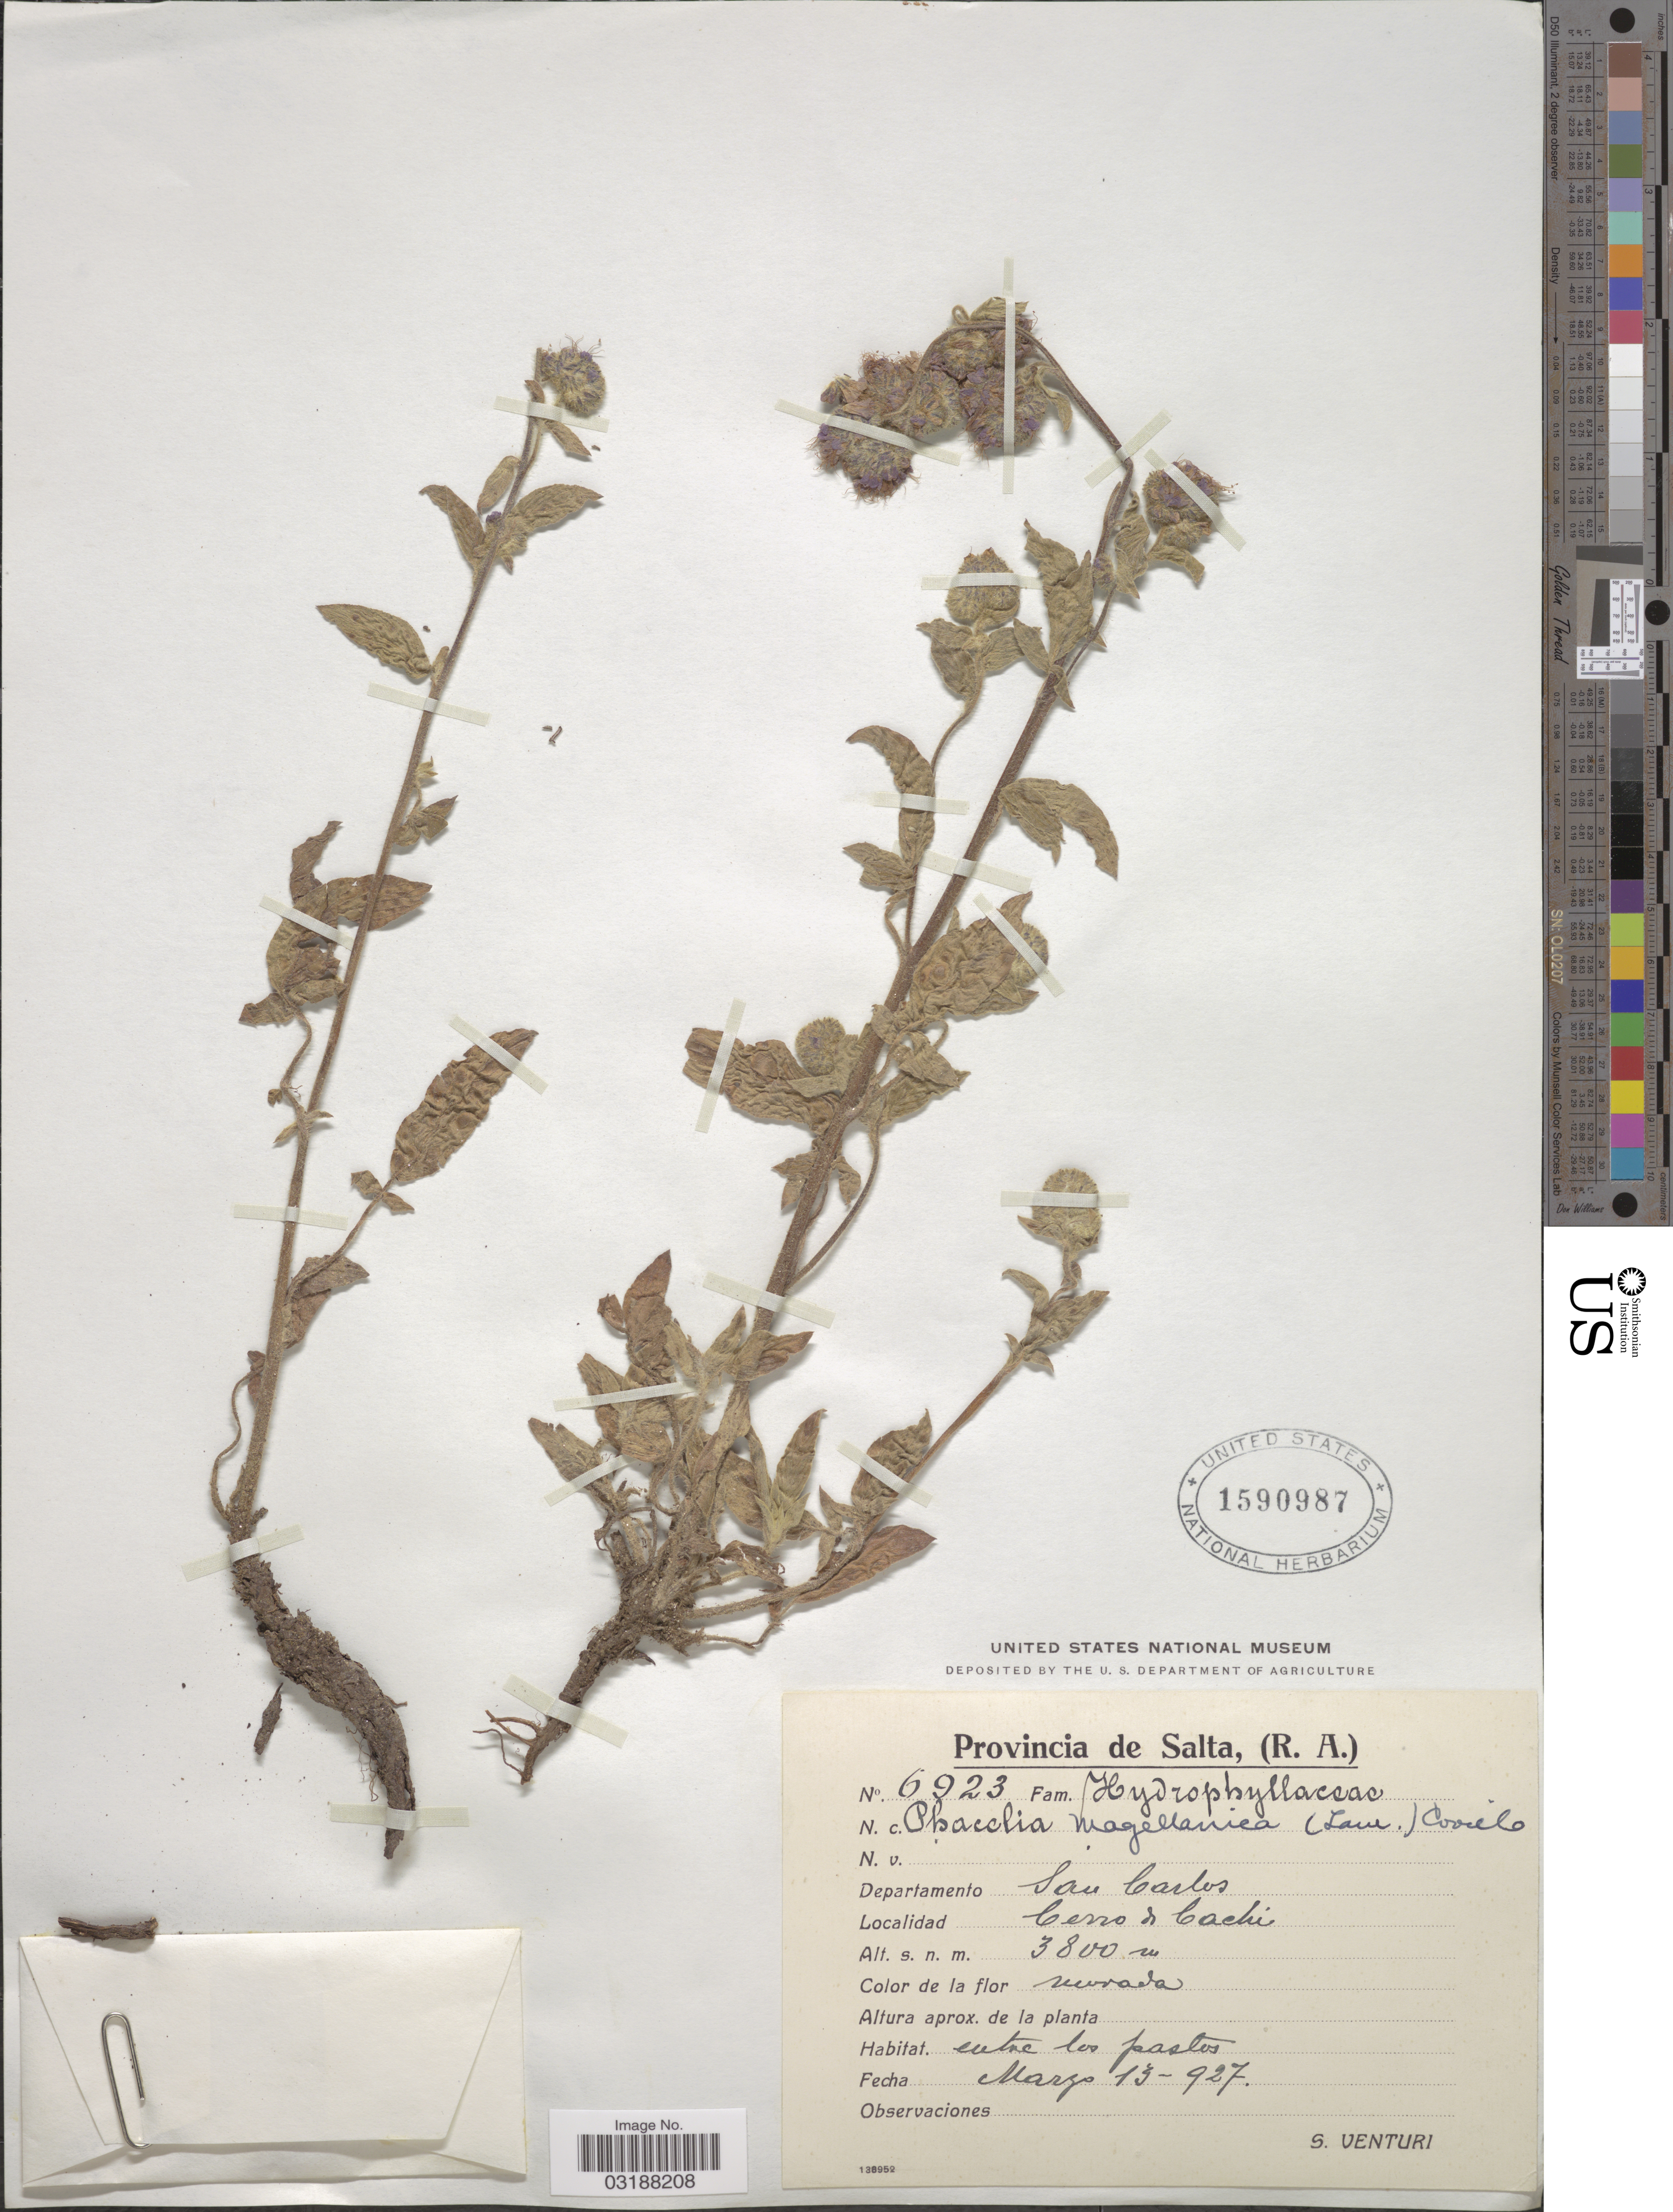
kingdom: Plantae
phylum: Tracheophyta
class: Magnoliopsida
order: Boraginales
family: Hydrophyllaceae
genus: Phacelia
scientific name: Phacelia magellanica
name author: (Lam.) Coville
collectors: S. Venturi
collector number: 6923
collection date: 1927-03-13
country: Argentina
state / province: Salta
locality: Provincia de Salta, (R.A.) Departamento San Carlos, Cerro de Cachi.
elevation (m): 3800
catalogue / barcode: US 1590987